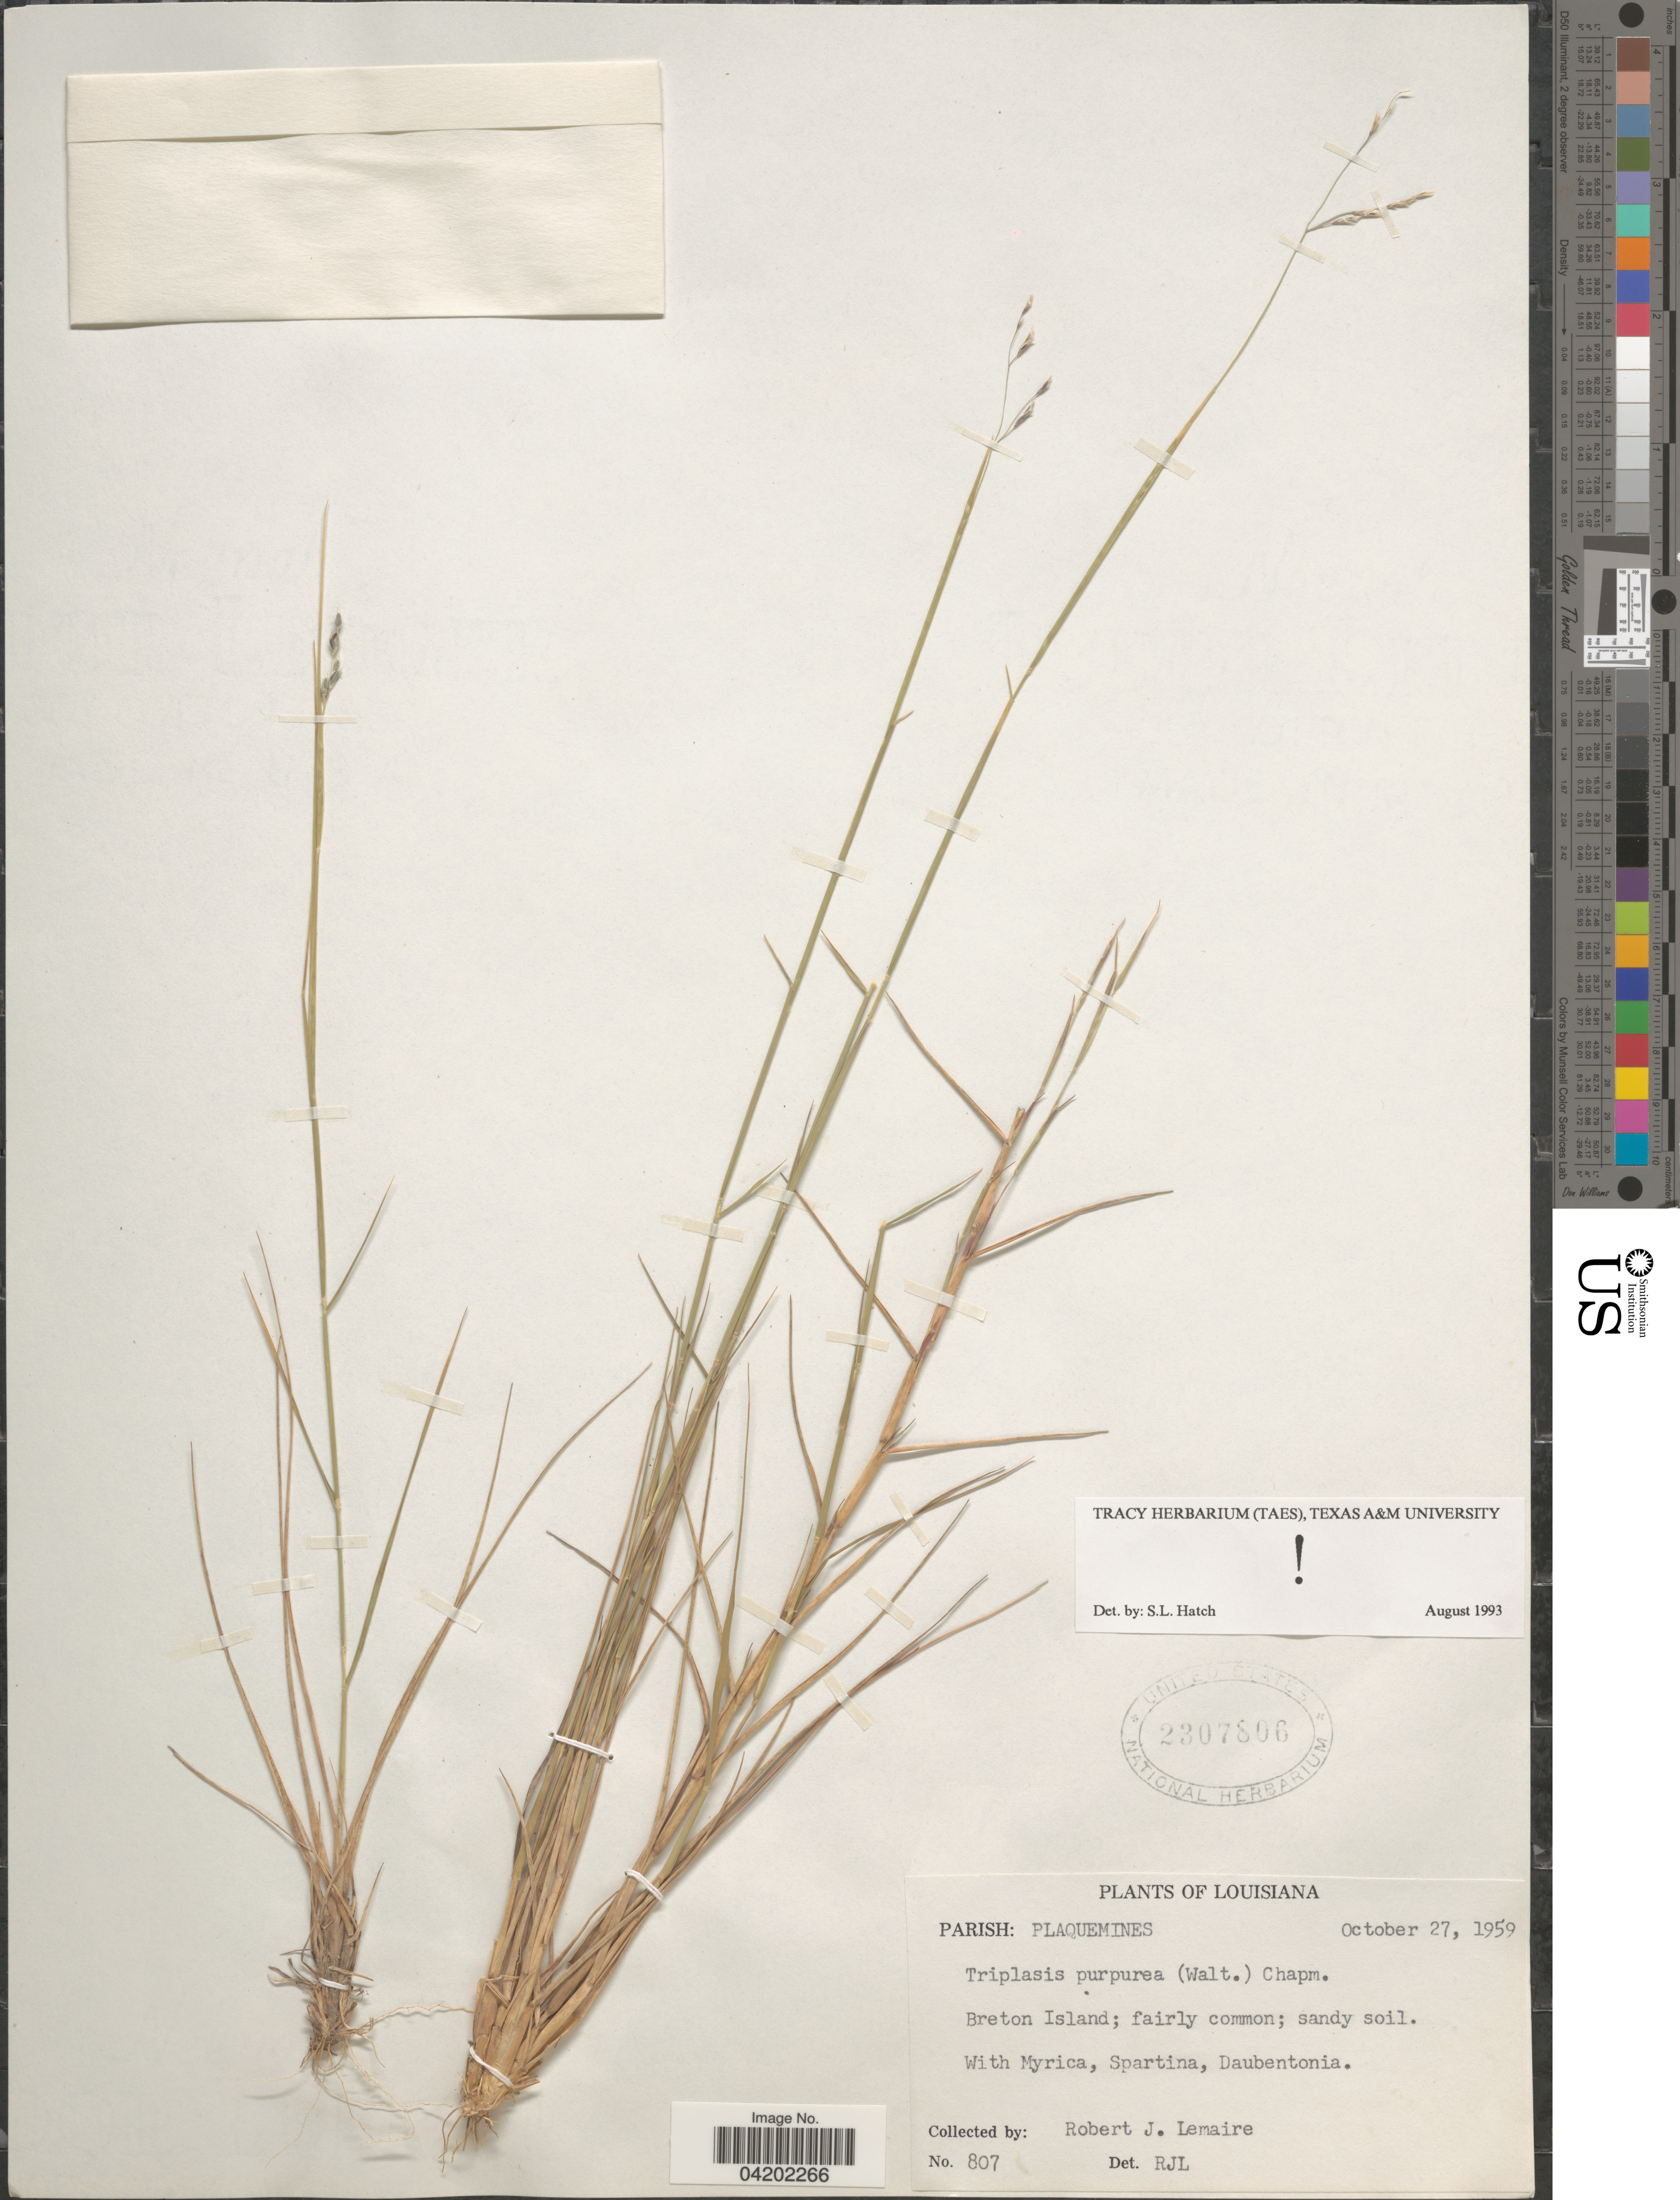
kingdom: Plantae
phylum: Tracheophyta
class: Liliopsida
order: Poales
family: Poaceae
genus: Triplasis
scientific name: Triplasis purpurea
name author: (Walter) Chapm.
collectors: R. J. Lemaire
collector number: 807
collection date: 1959-10-27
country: United States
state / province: Louisiana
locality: Parish: Plaquemines. Breton Island.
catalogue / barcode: US 2307806